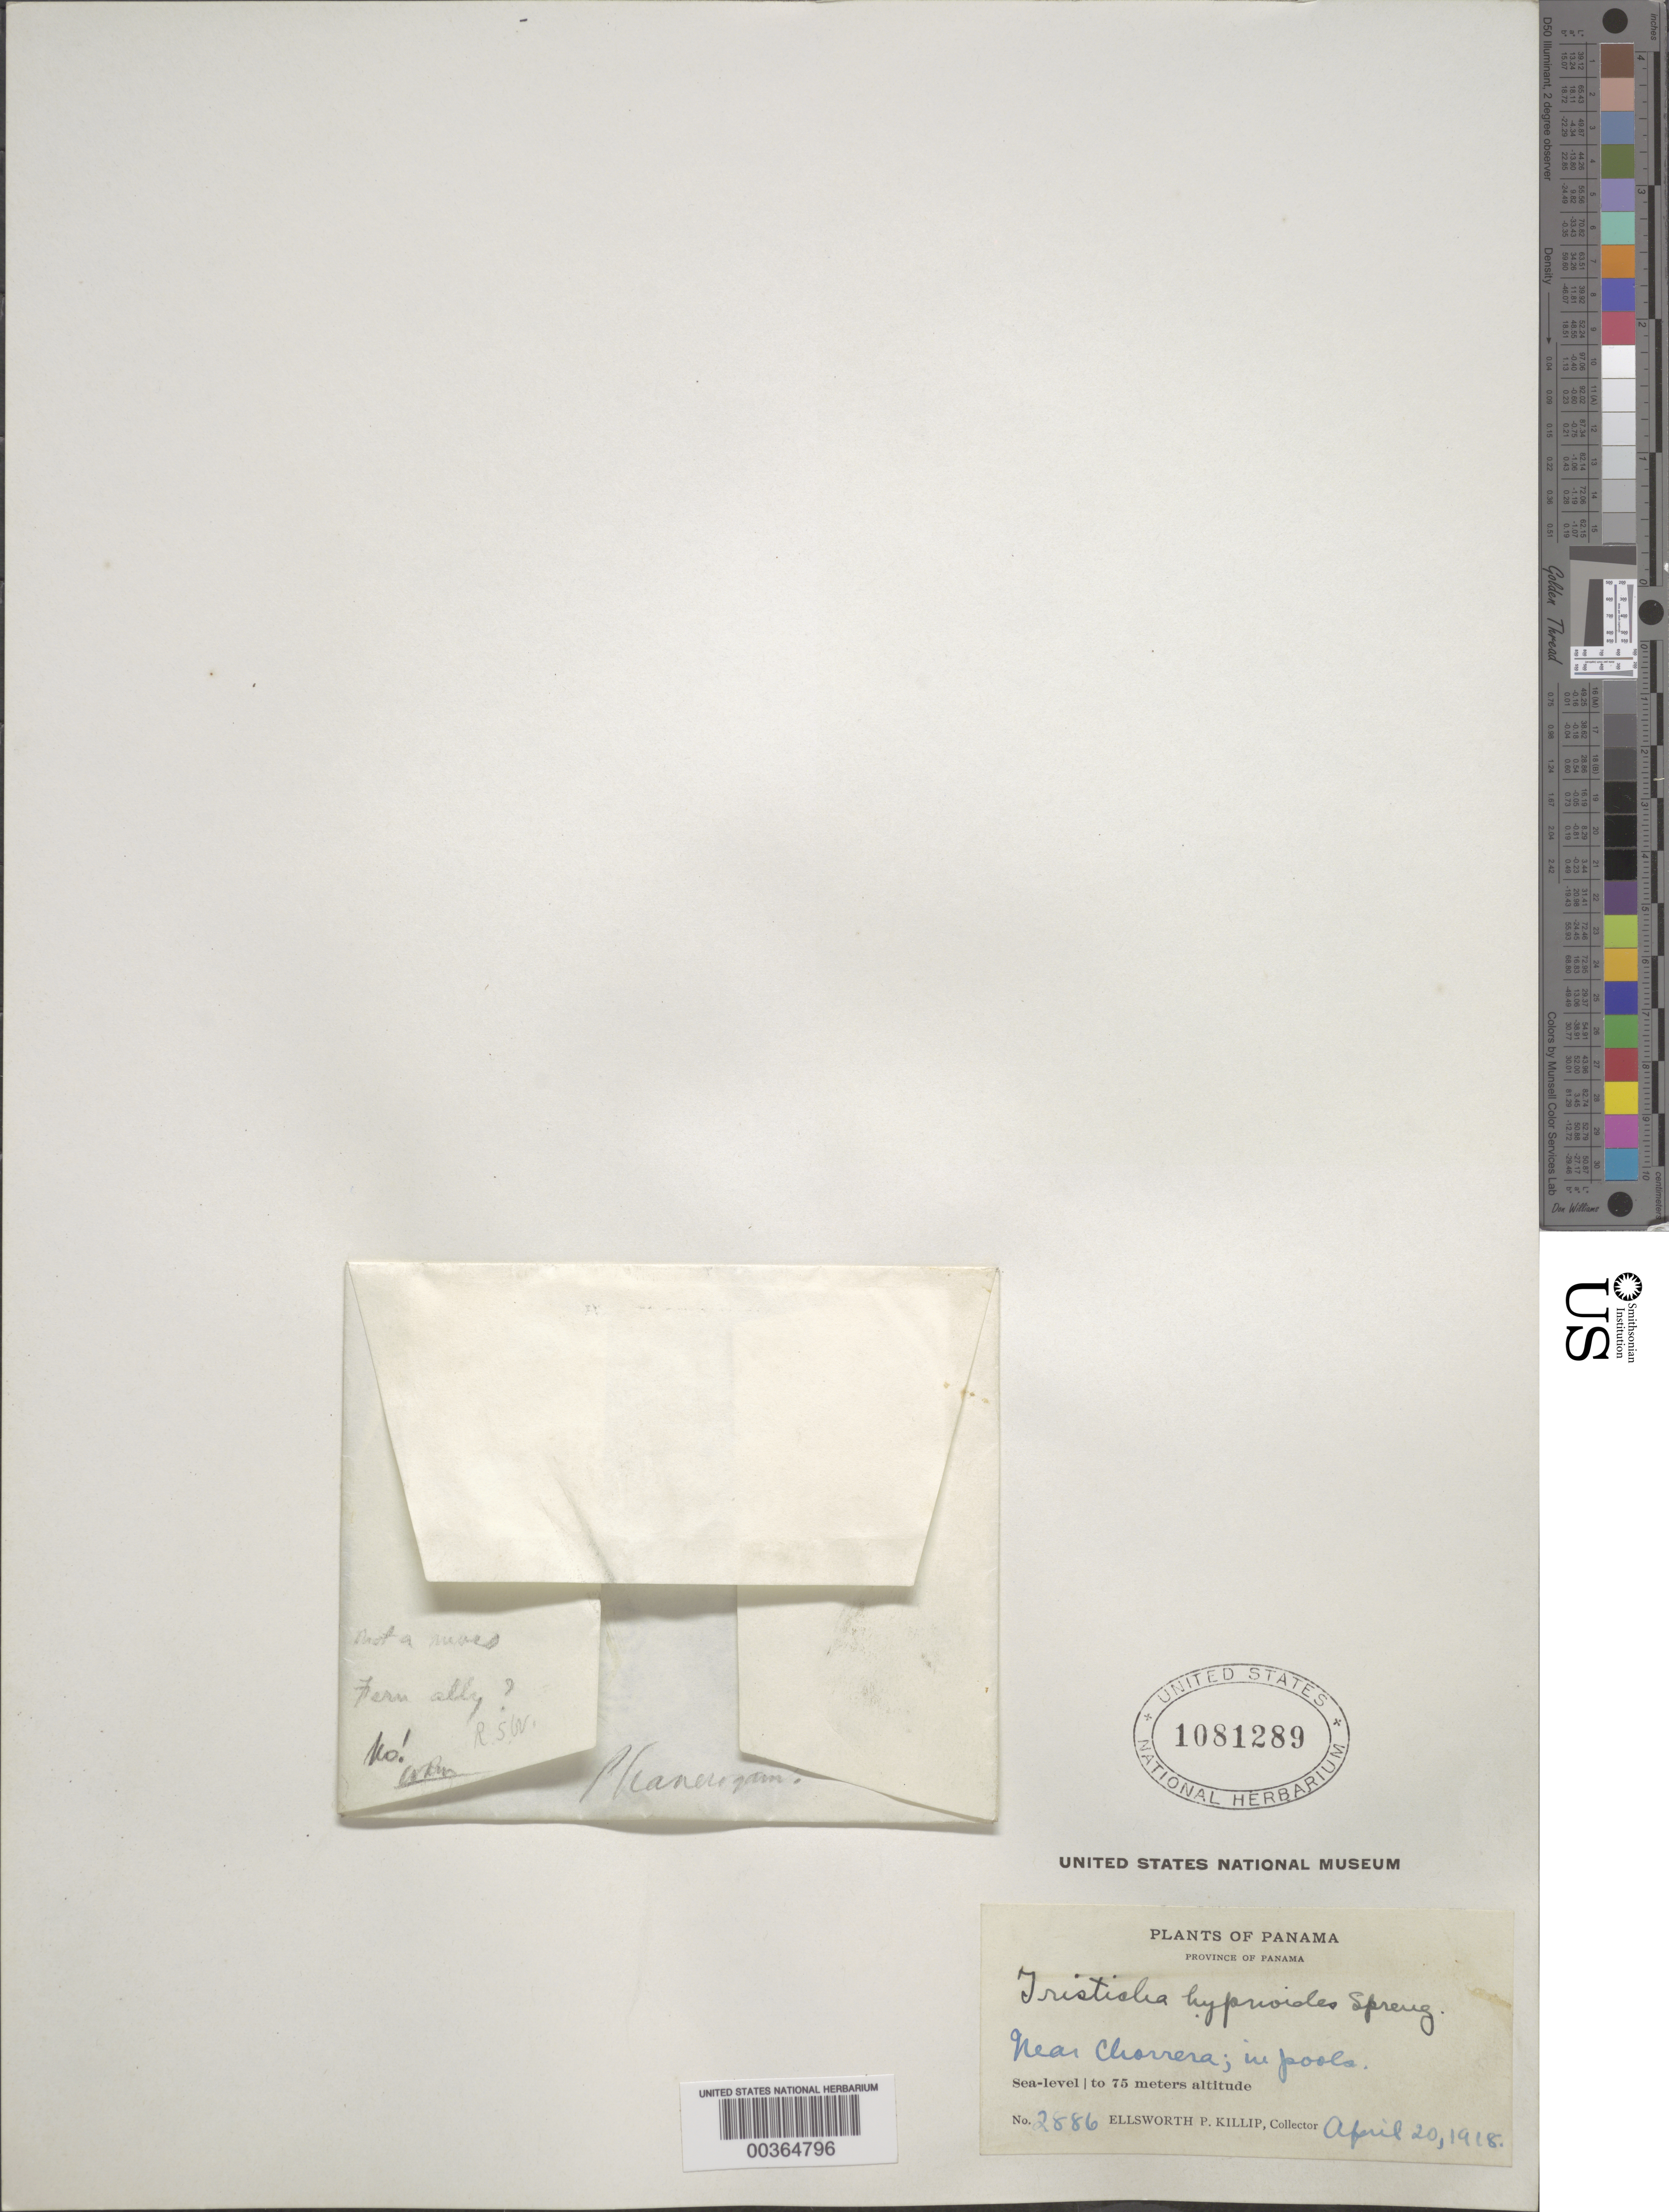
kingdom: Plantae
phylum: Tracheophyta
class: Magnoliopsida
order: Malpighiales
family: Podostemaceae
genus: Tristicha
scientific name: Tristicha trifaria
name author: (Willd.) Spreng.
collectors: E. P. Killip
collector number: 2886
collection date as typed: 20 Apr 1918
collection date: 1918-04-20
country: Panama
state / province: Panamá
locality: Near Chorrera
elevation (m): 0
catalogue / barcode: US 1081289